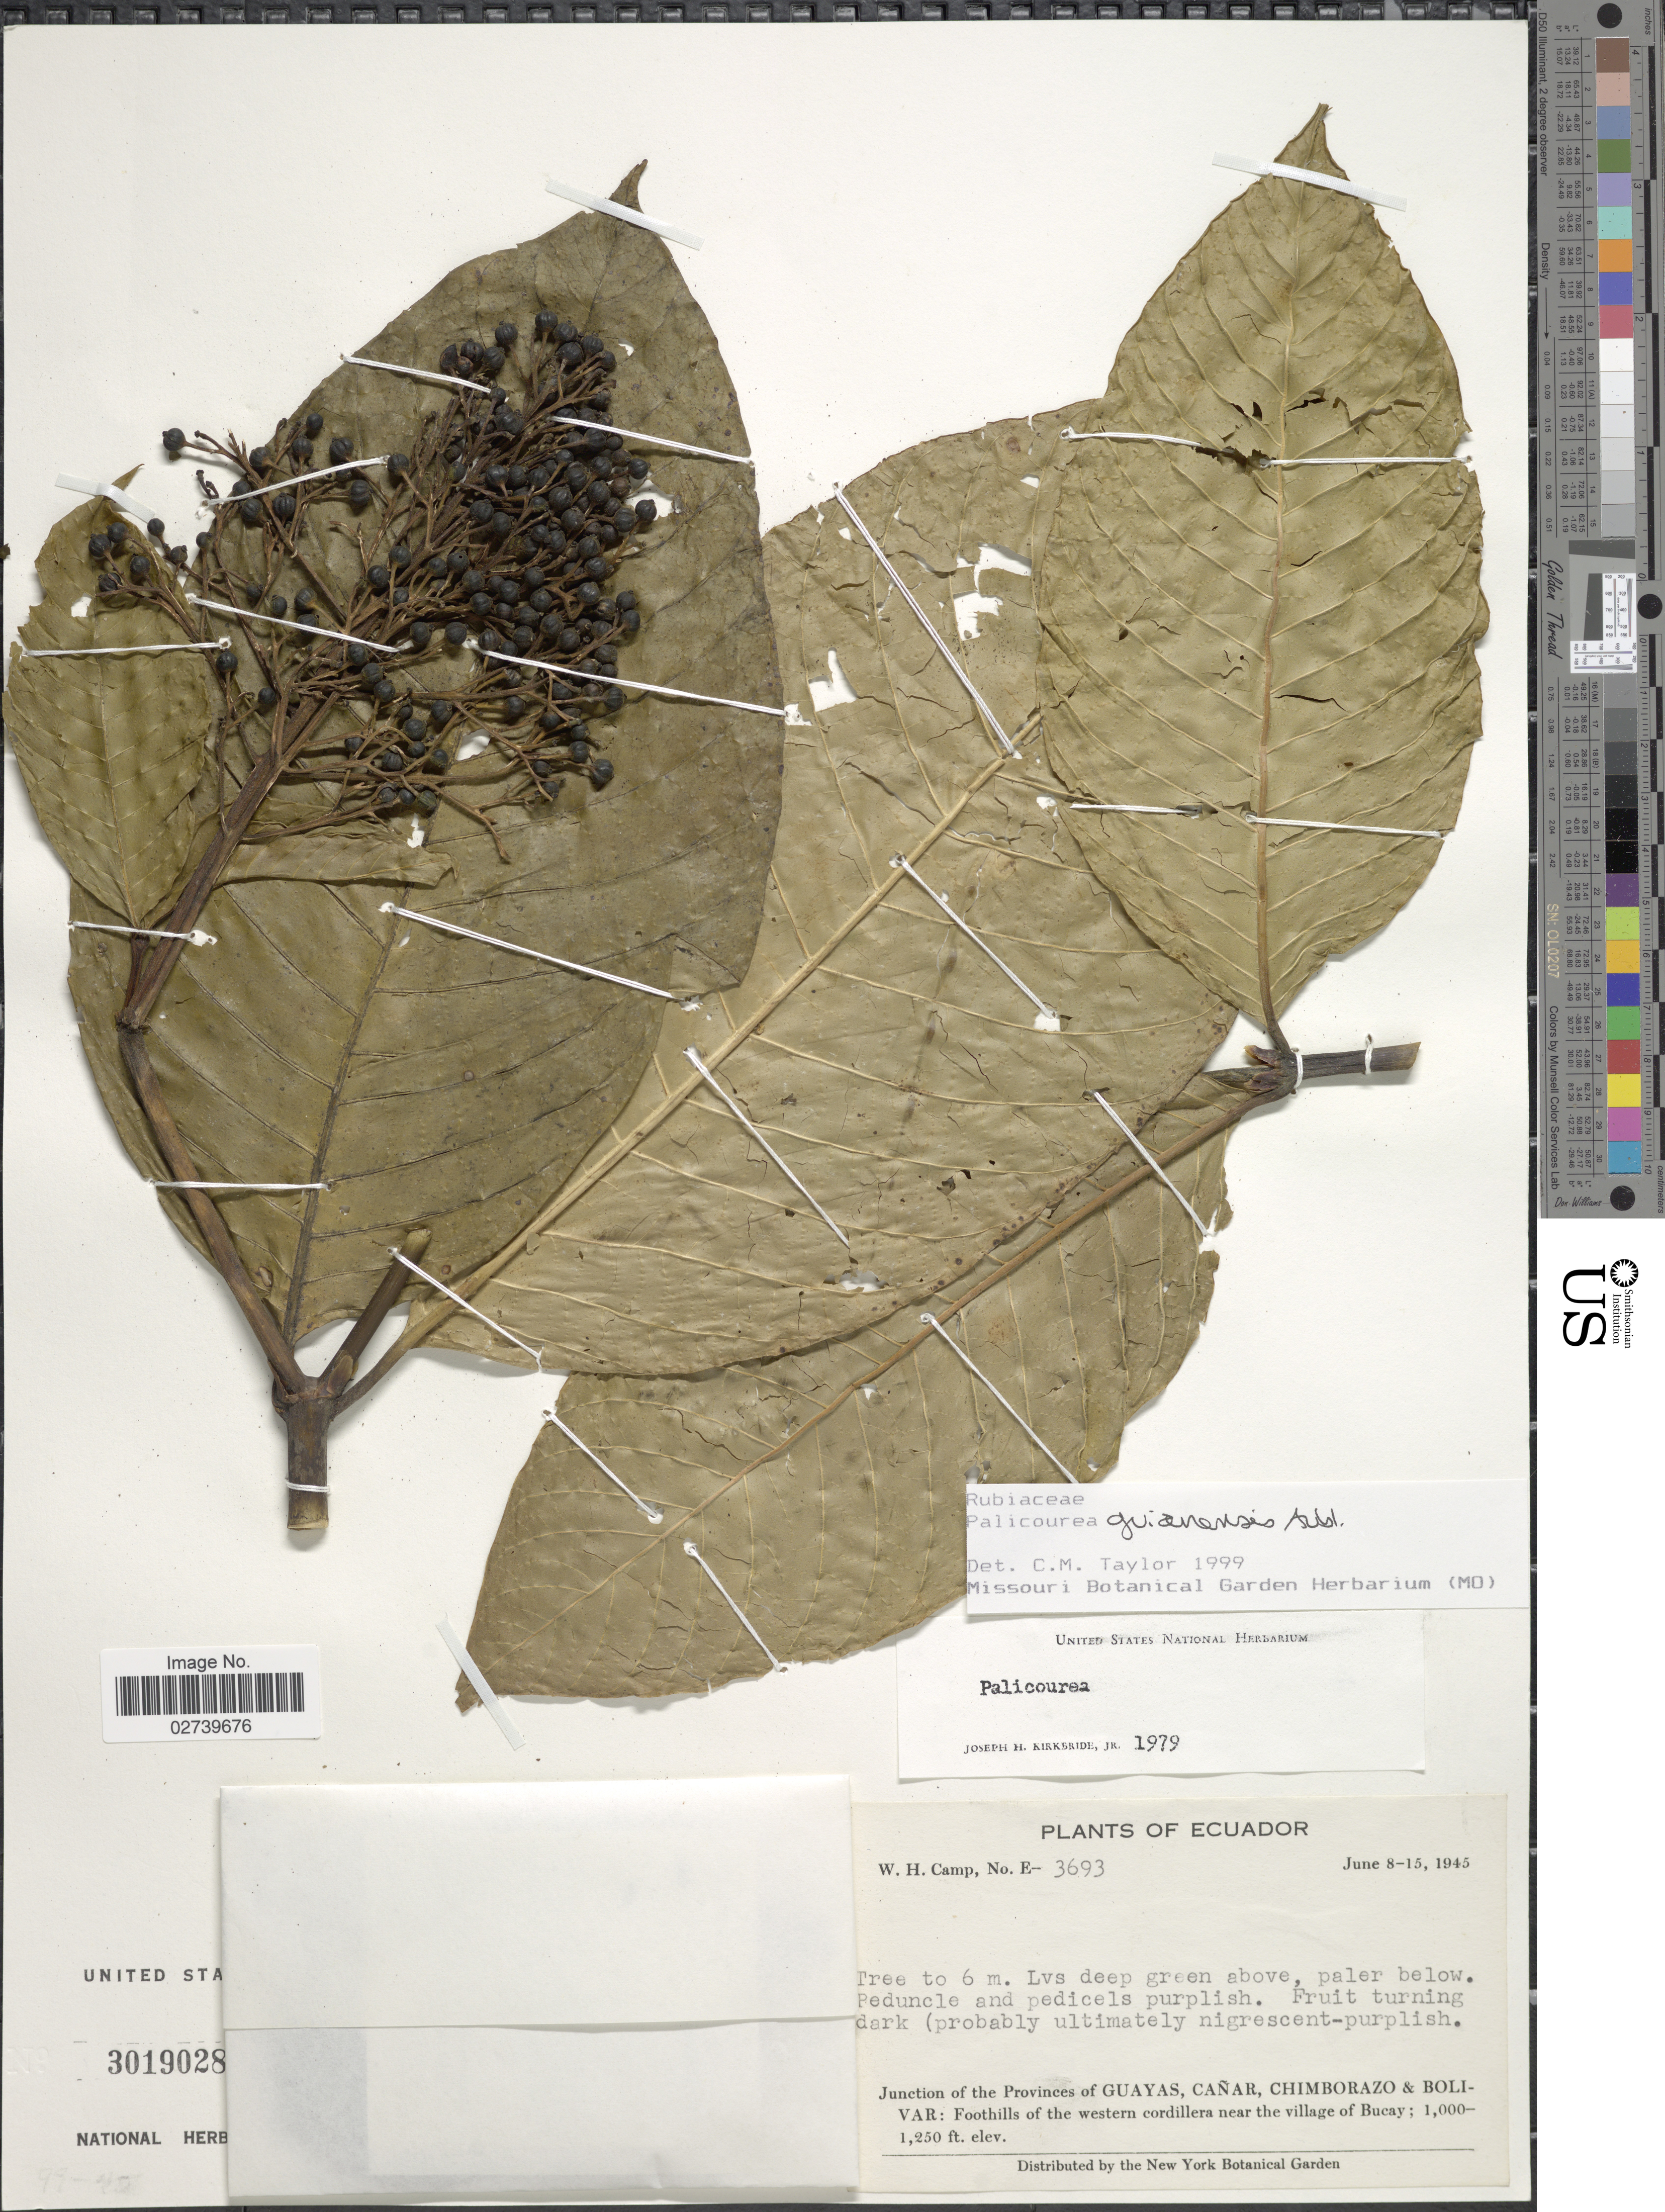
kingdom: Plantae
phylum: Tracheophyta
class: Magnoliopsida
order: Gentianales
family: Rubiaceae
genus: Palicourea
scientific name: Palicourea guianensis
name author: Aubl.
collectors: W. H. Camp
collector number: E-3693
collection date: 1945-06-08/1945-06-15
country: Ecuador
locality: Junction of the Provinces of Guayas, Canar, Chimborazo & Bolivar: Foothills of the western cordillera near the village of Bucay.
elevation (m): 305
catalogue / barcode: US 3019028